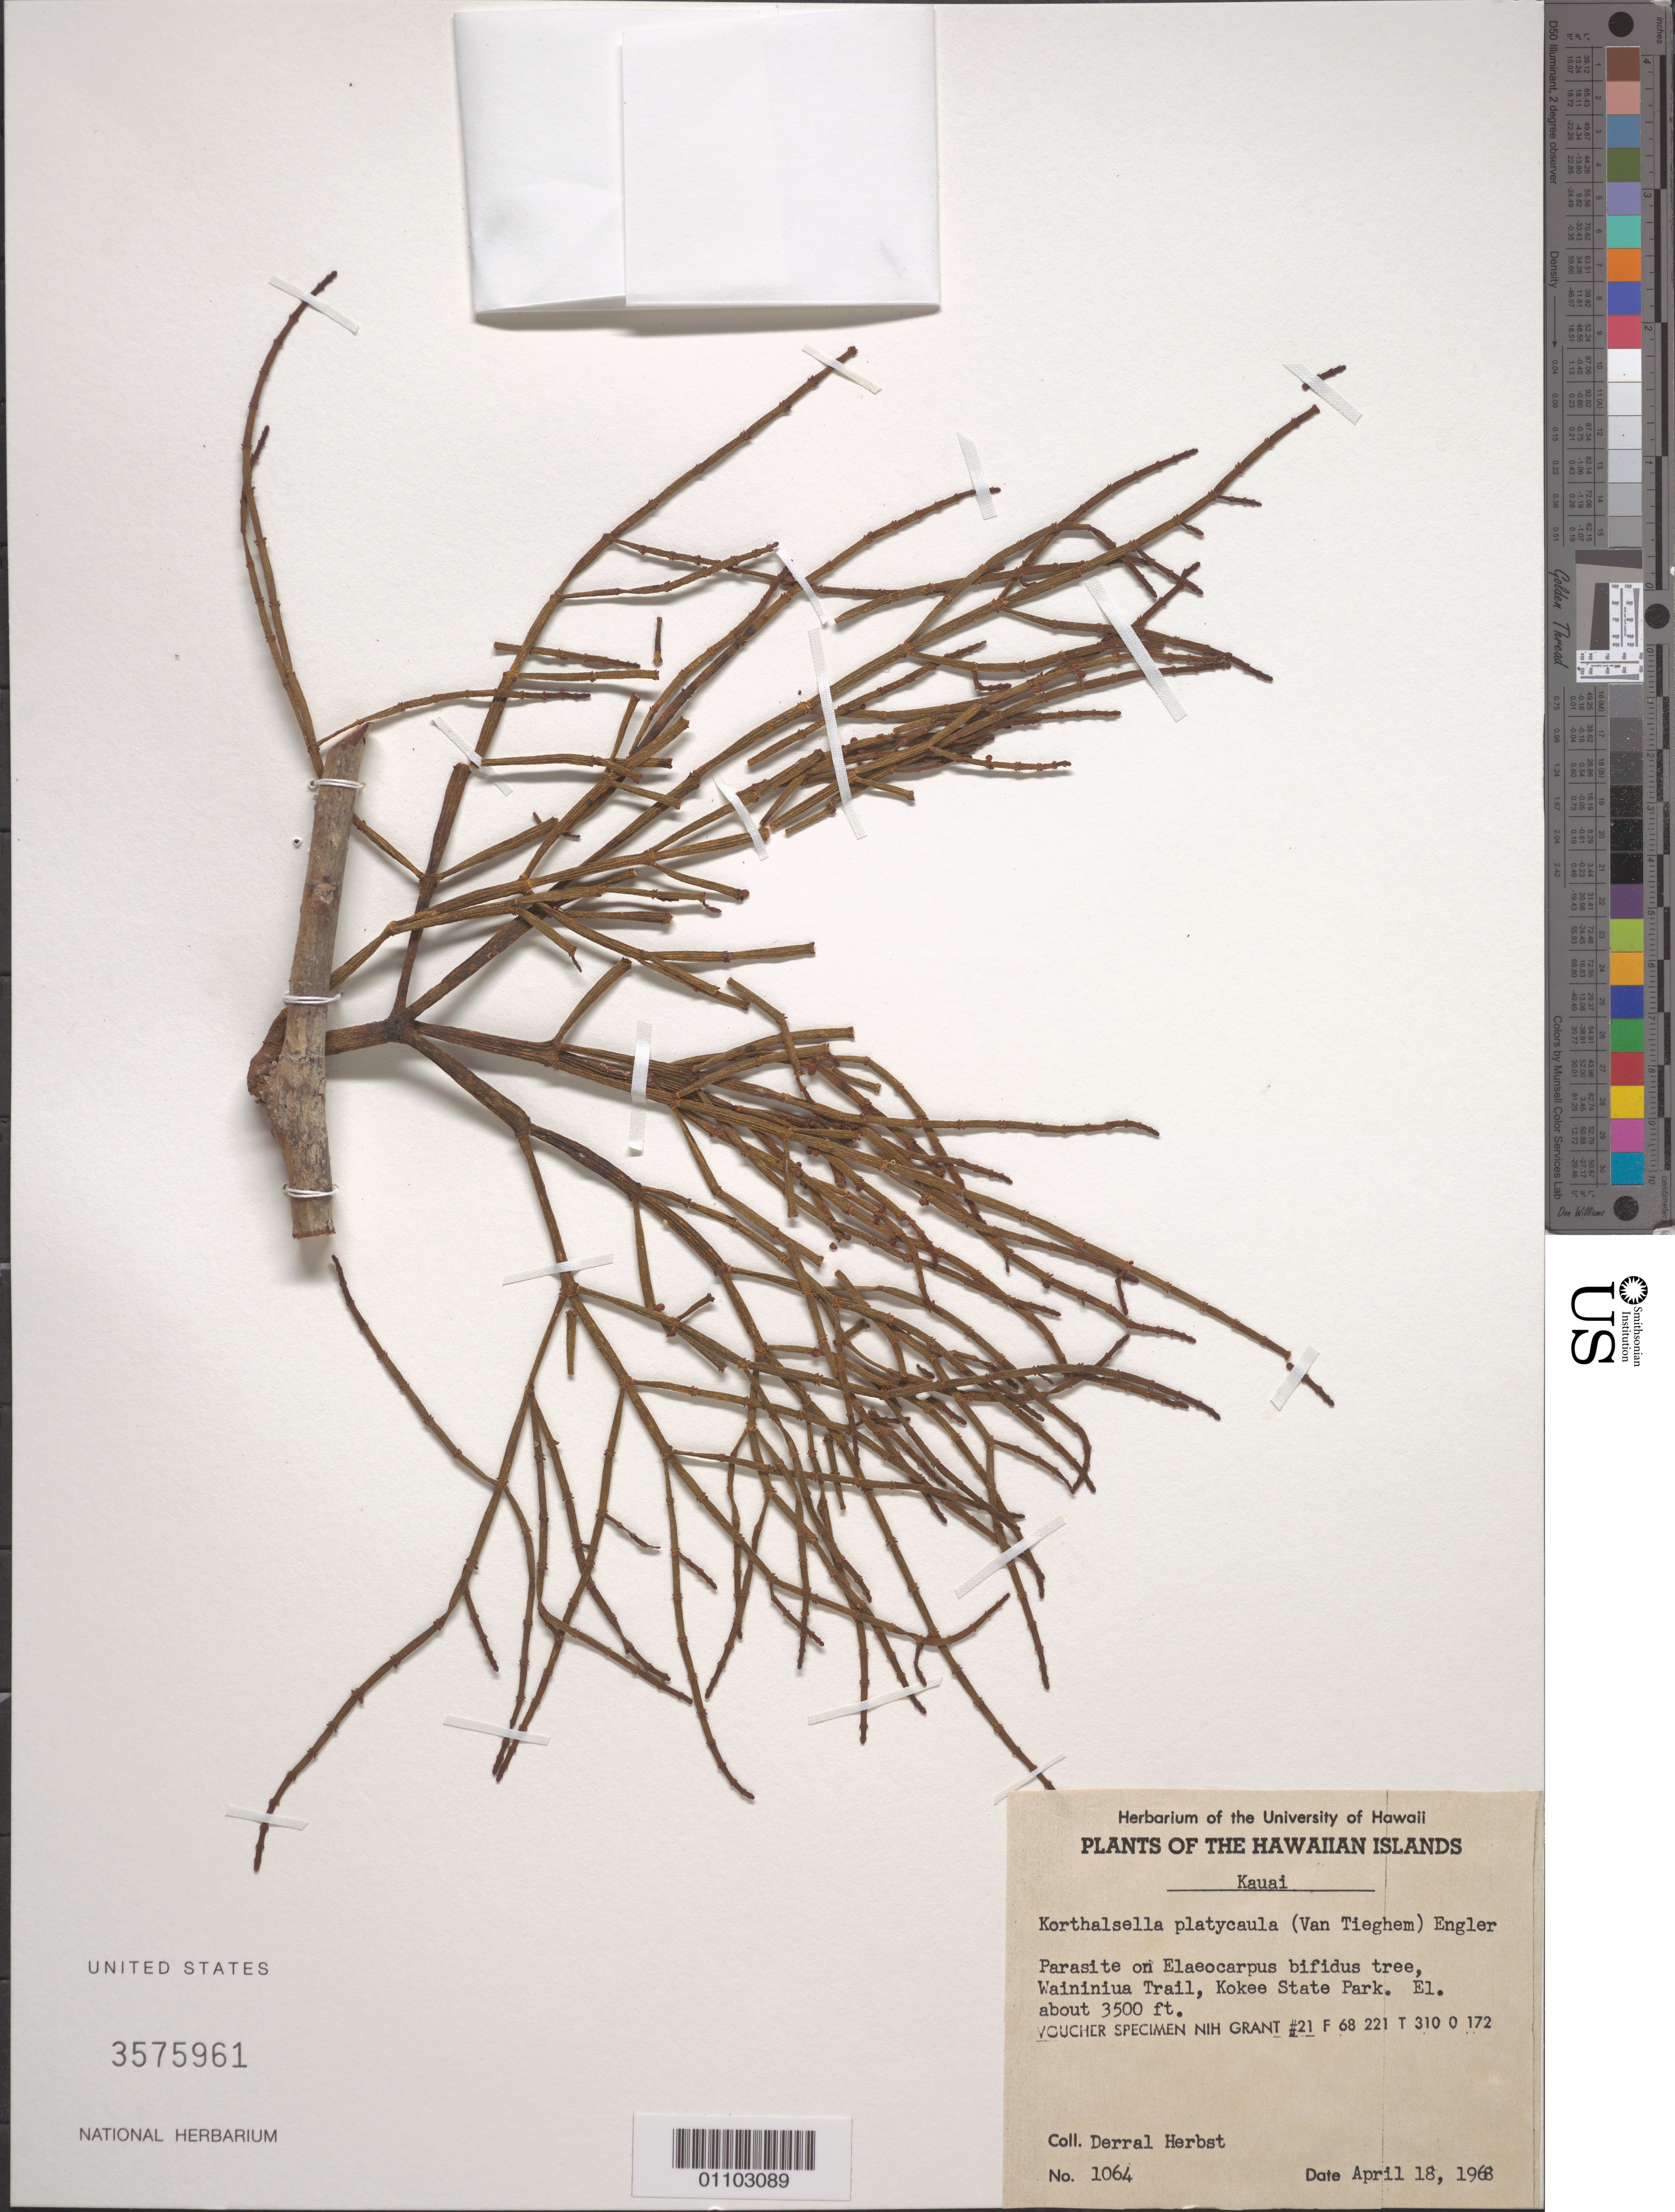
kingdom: Plantae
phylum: Tracheophyta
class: Magnoliopsida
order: Santalales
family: Viscaceae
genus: Korthalsella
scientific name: Korthalsella platycaula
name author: (Tiegh.) Engl.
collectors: D. R. Herbst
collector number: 1064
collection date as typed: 18 Apr 1968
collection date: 1968-04-18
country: United States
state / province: Hawaii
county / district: Kauai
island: Kaua'i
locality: Waininiua Trail, Kokee State Park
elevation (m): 1067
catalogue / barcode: US 3575961